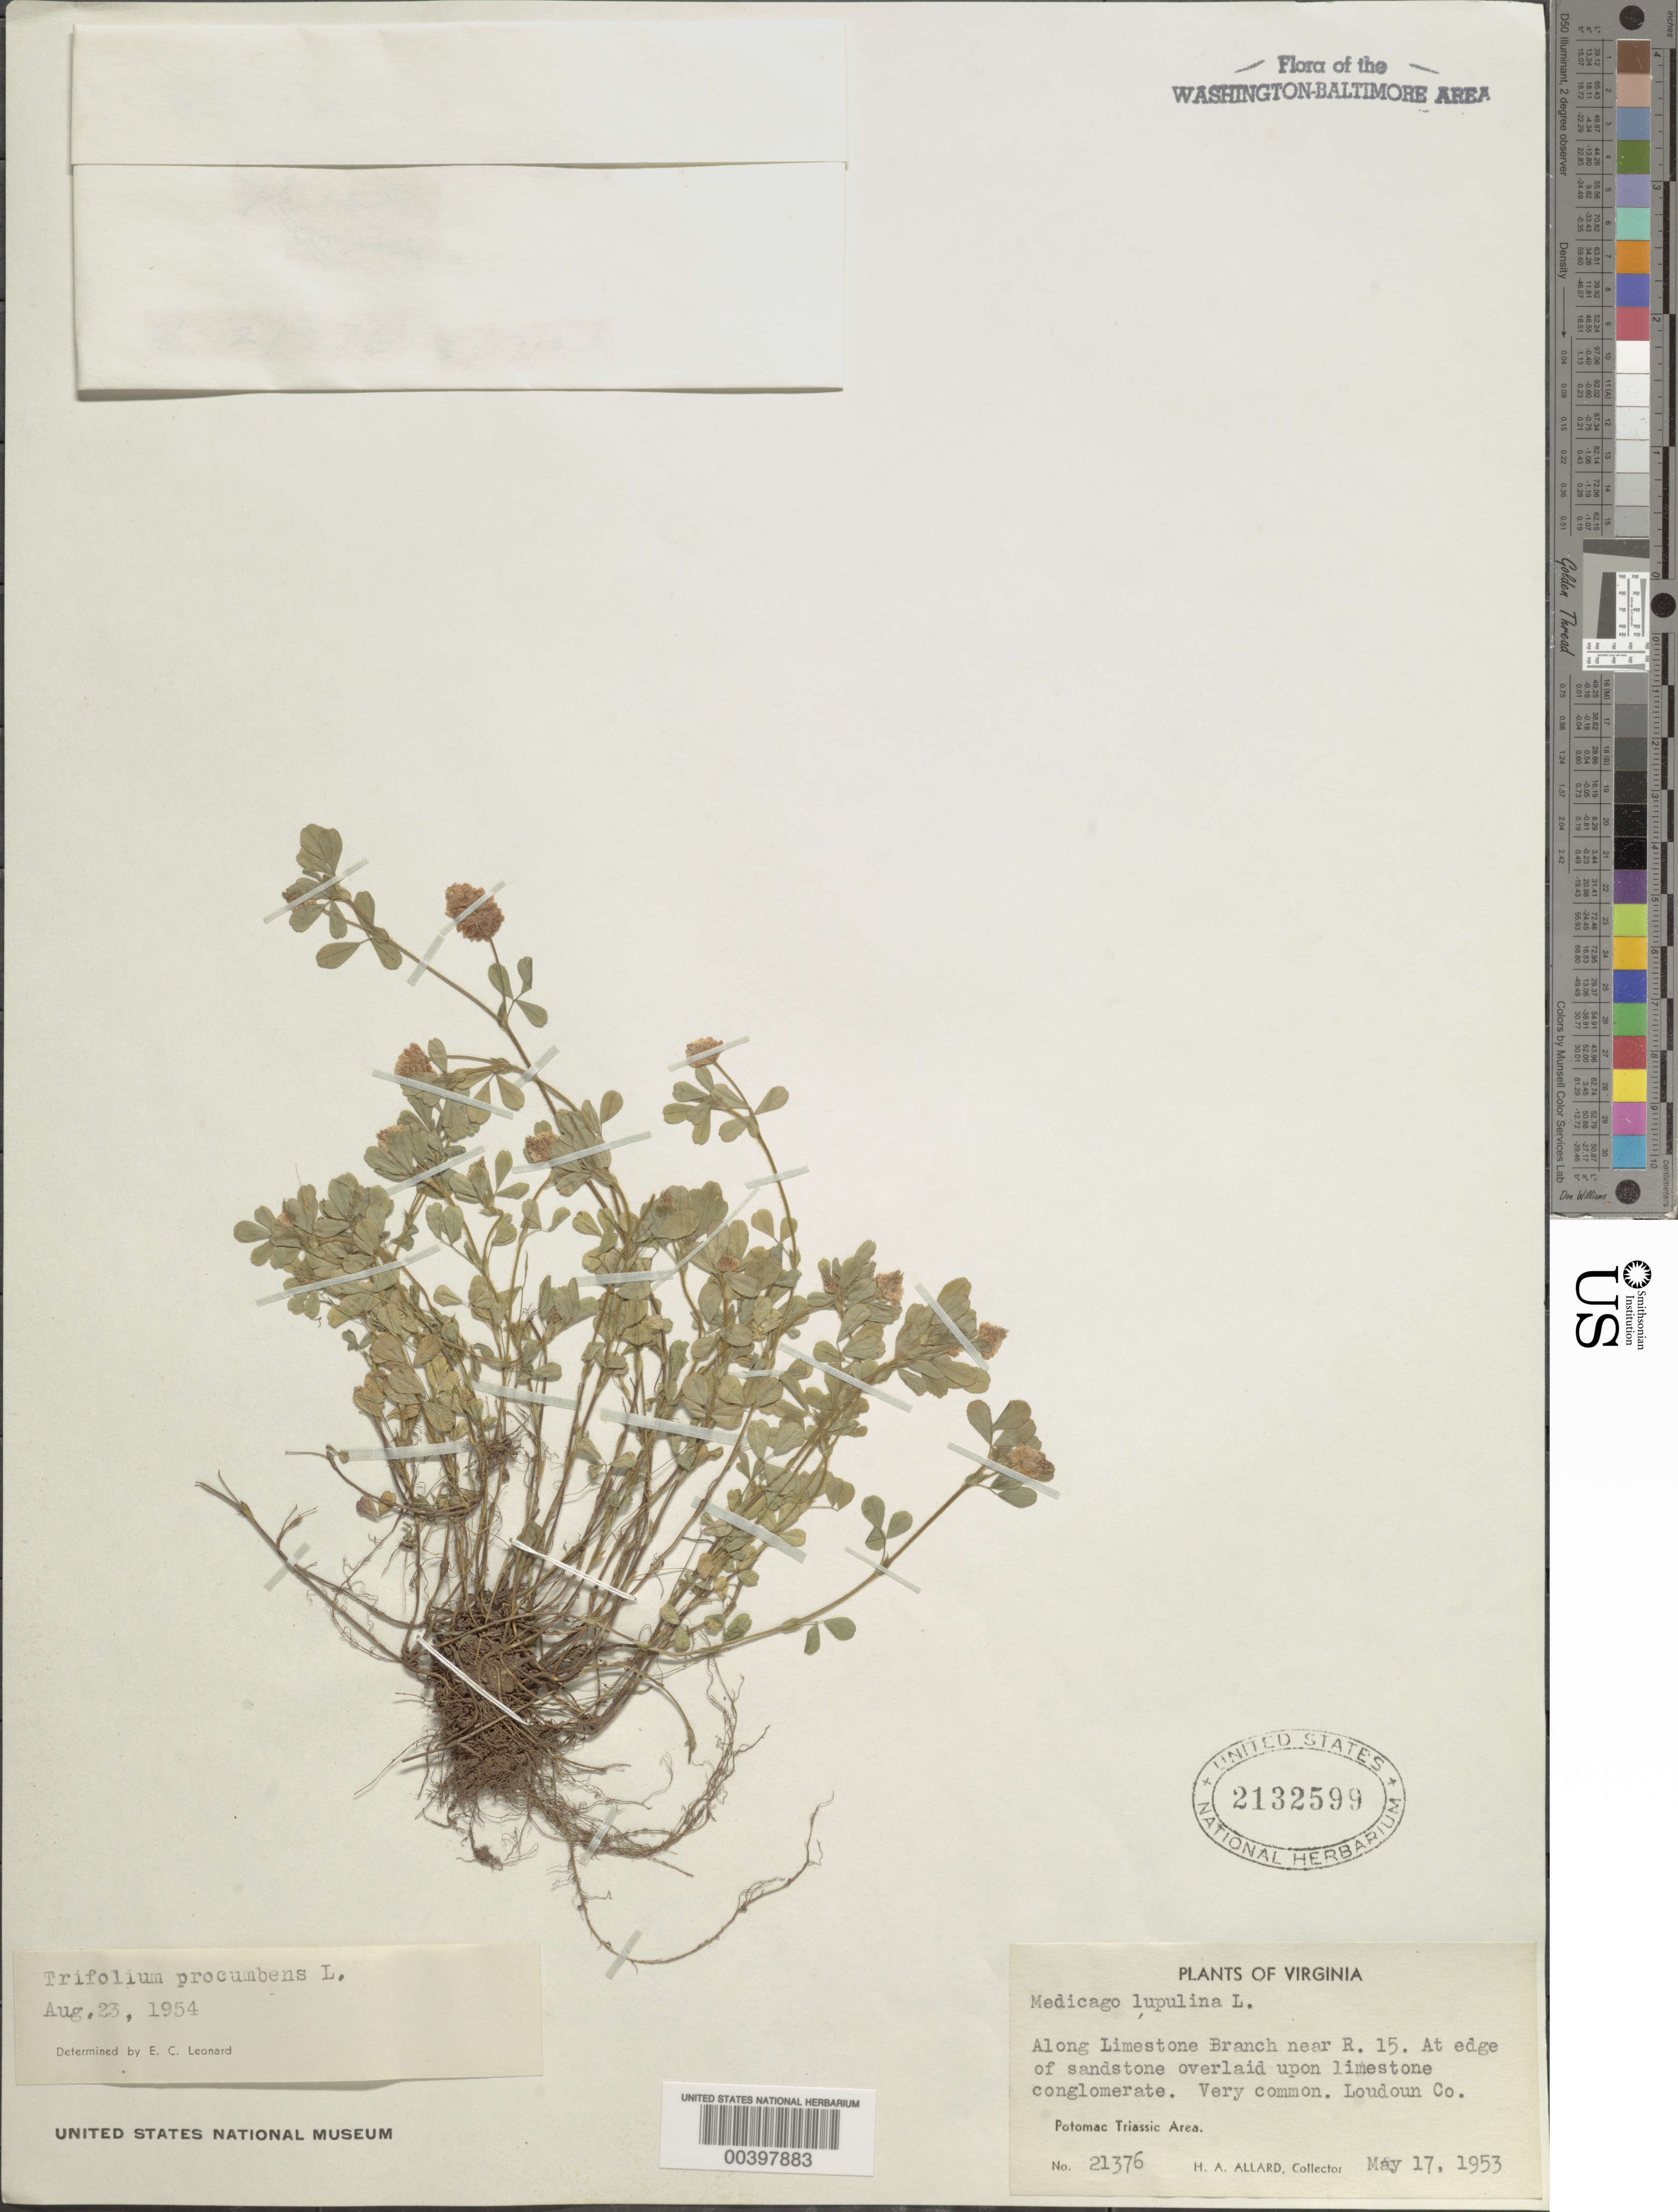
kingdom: Plantae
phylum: Tracheophyta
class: Magnoliopsida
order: Fabales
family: Fabaceae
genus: Trifolium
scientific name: Trifolium campestre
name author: Schreb.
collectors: H. A. Allard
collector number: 21376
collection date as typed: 17 May 1953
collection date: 1953-05-17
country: United States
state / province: Virginia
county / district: Loudoun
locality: Limestone Branch near Route 15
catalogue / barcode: US 2132599